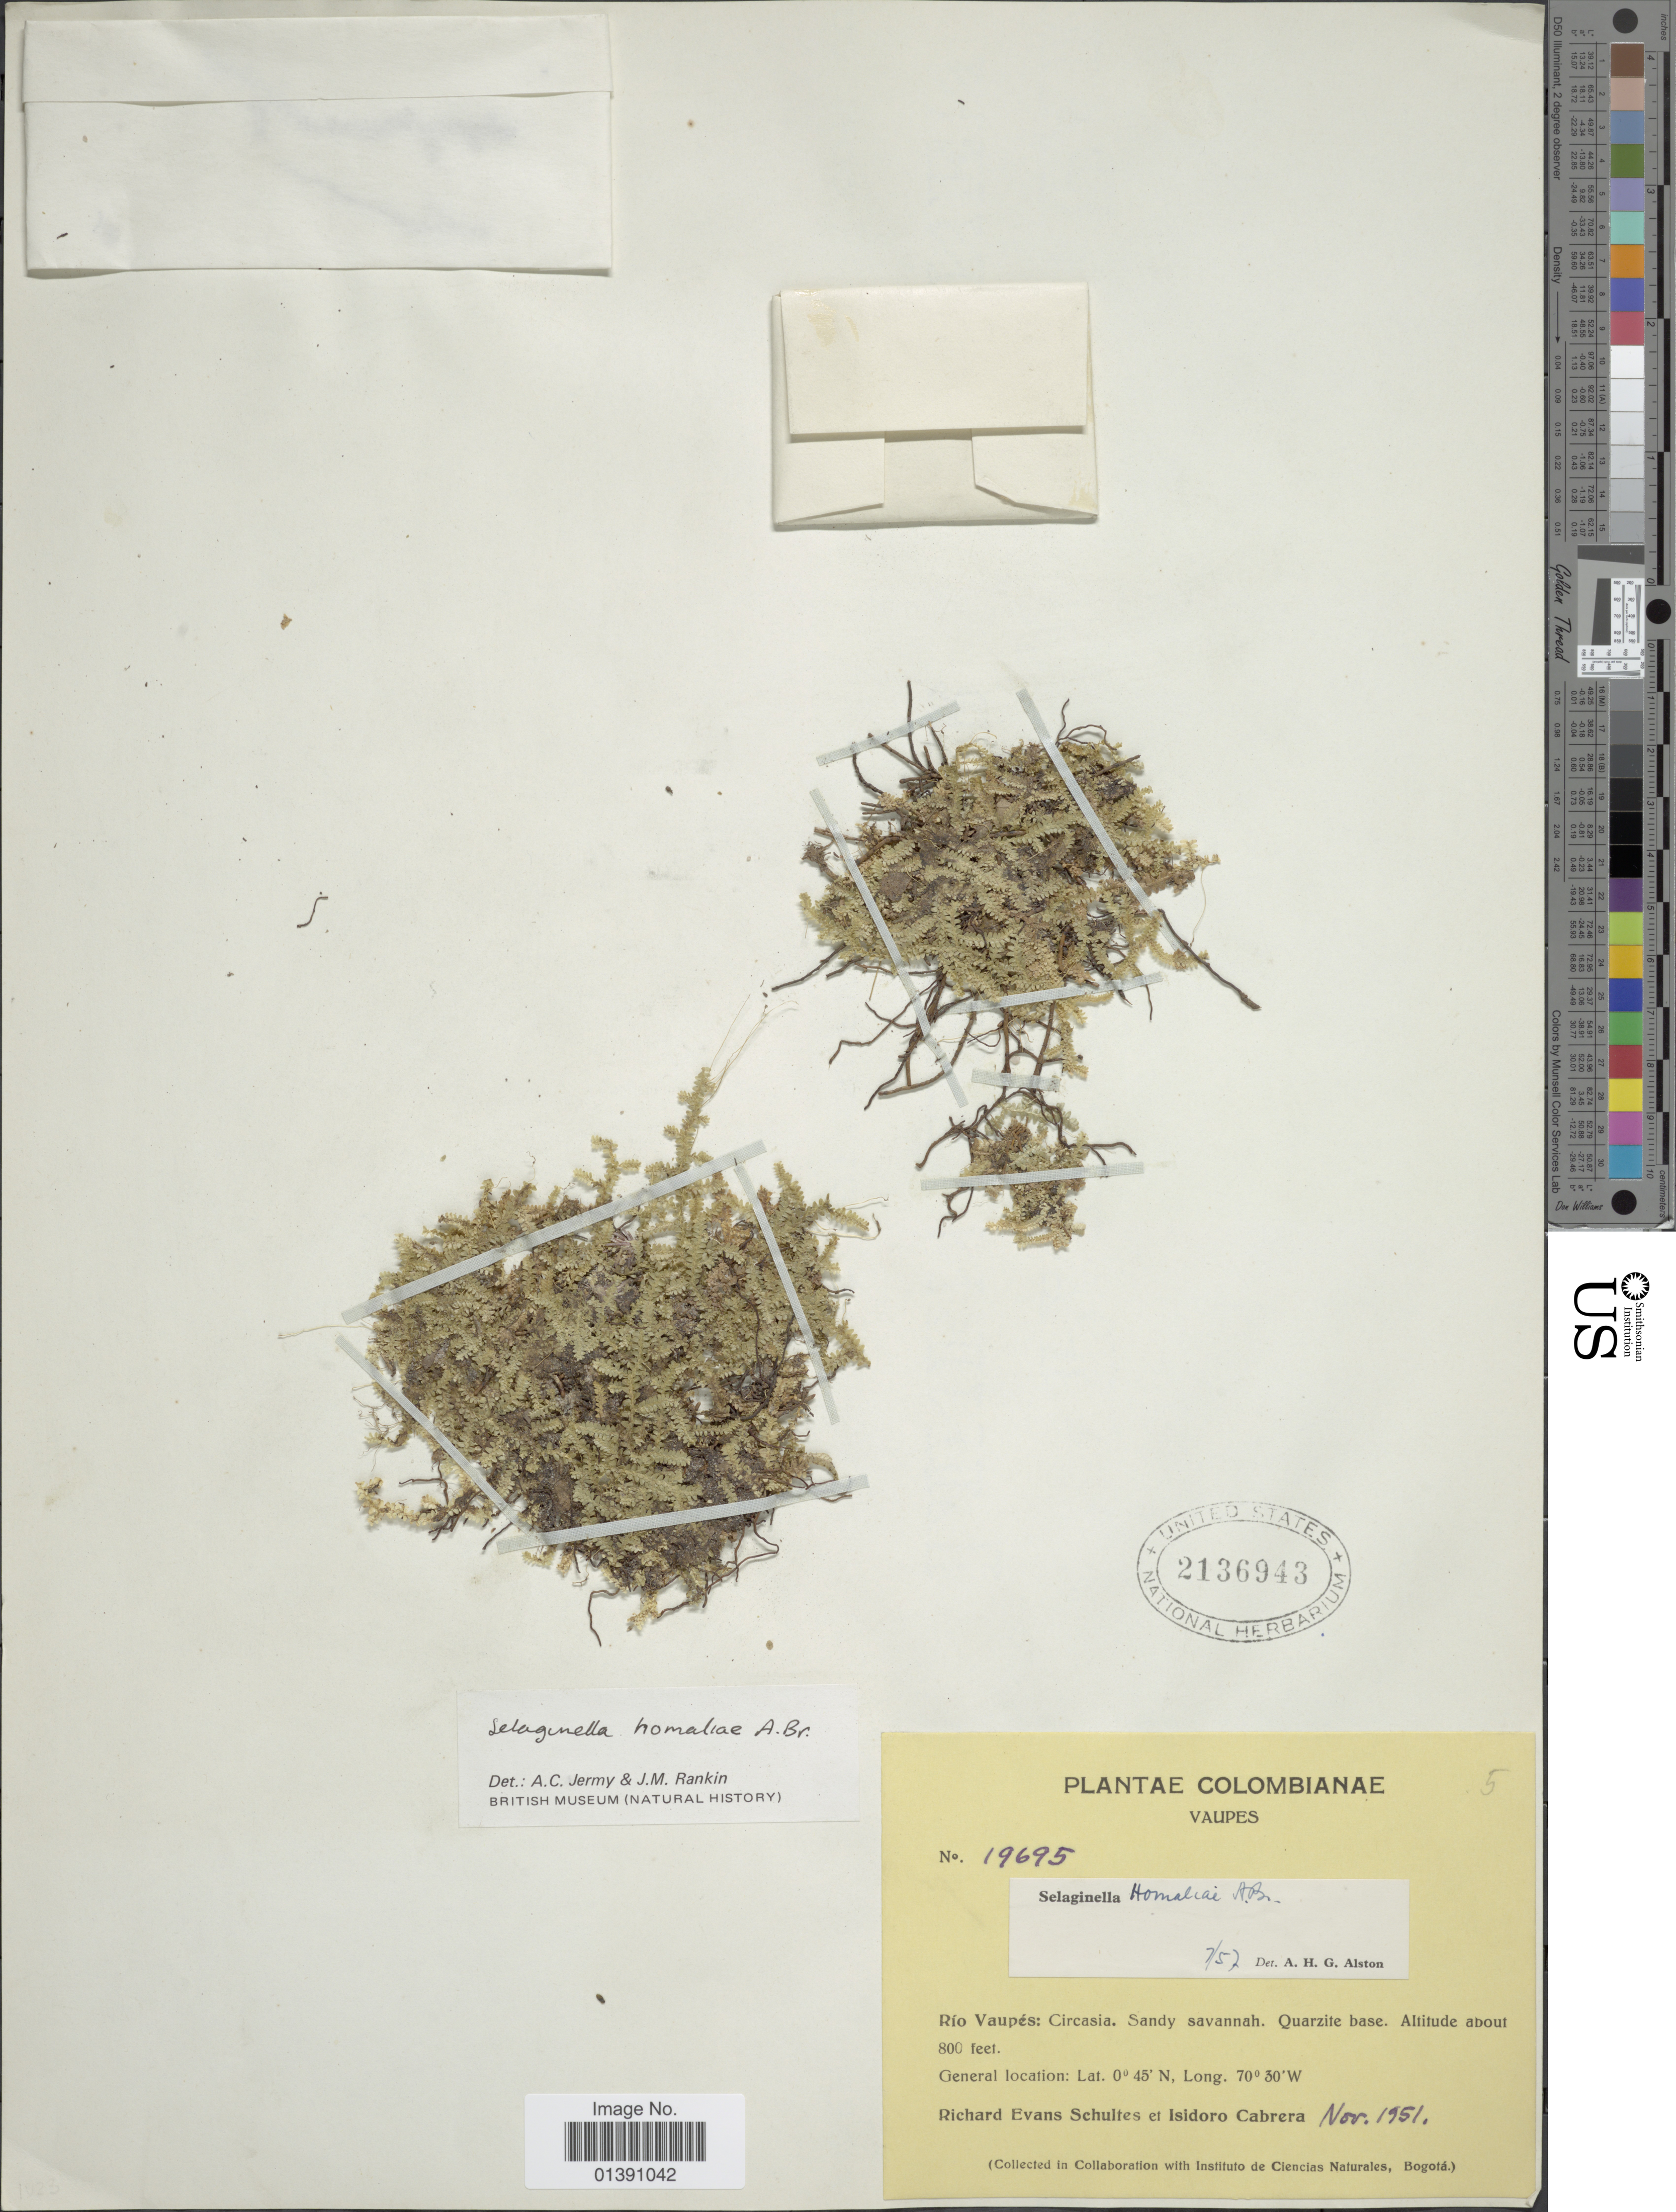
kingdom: Plantae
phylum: Tracheophyta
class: Lycopodiopsida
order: Selaginellales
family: Selaginellaceae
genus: Selaginella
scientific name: Selaginella homaliae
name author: A. Braun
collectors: R. E. Schultes & I. Cabrera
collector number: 19695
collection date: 1951-11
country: Colombia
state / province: Vaupés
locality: Río Vaupes: Circasia.Sandy savannah. Quarzite base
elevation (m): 244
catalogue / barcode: US 2136943